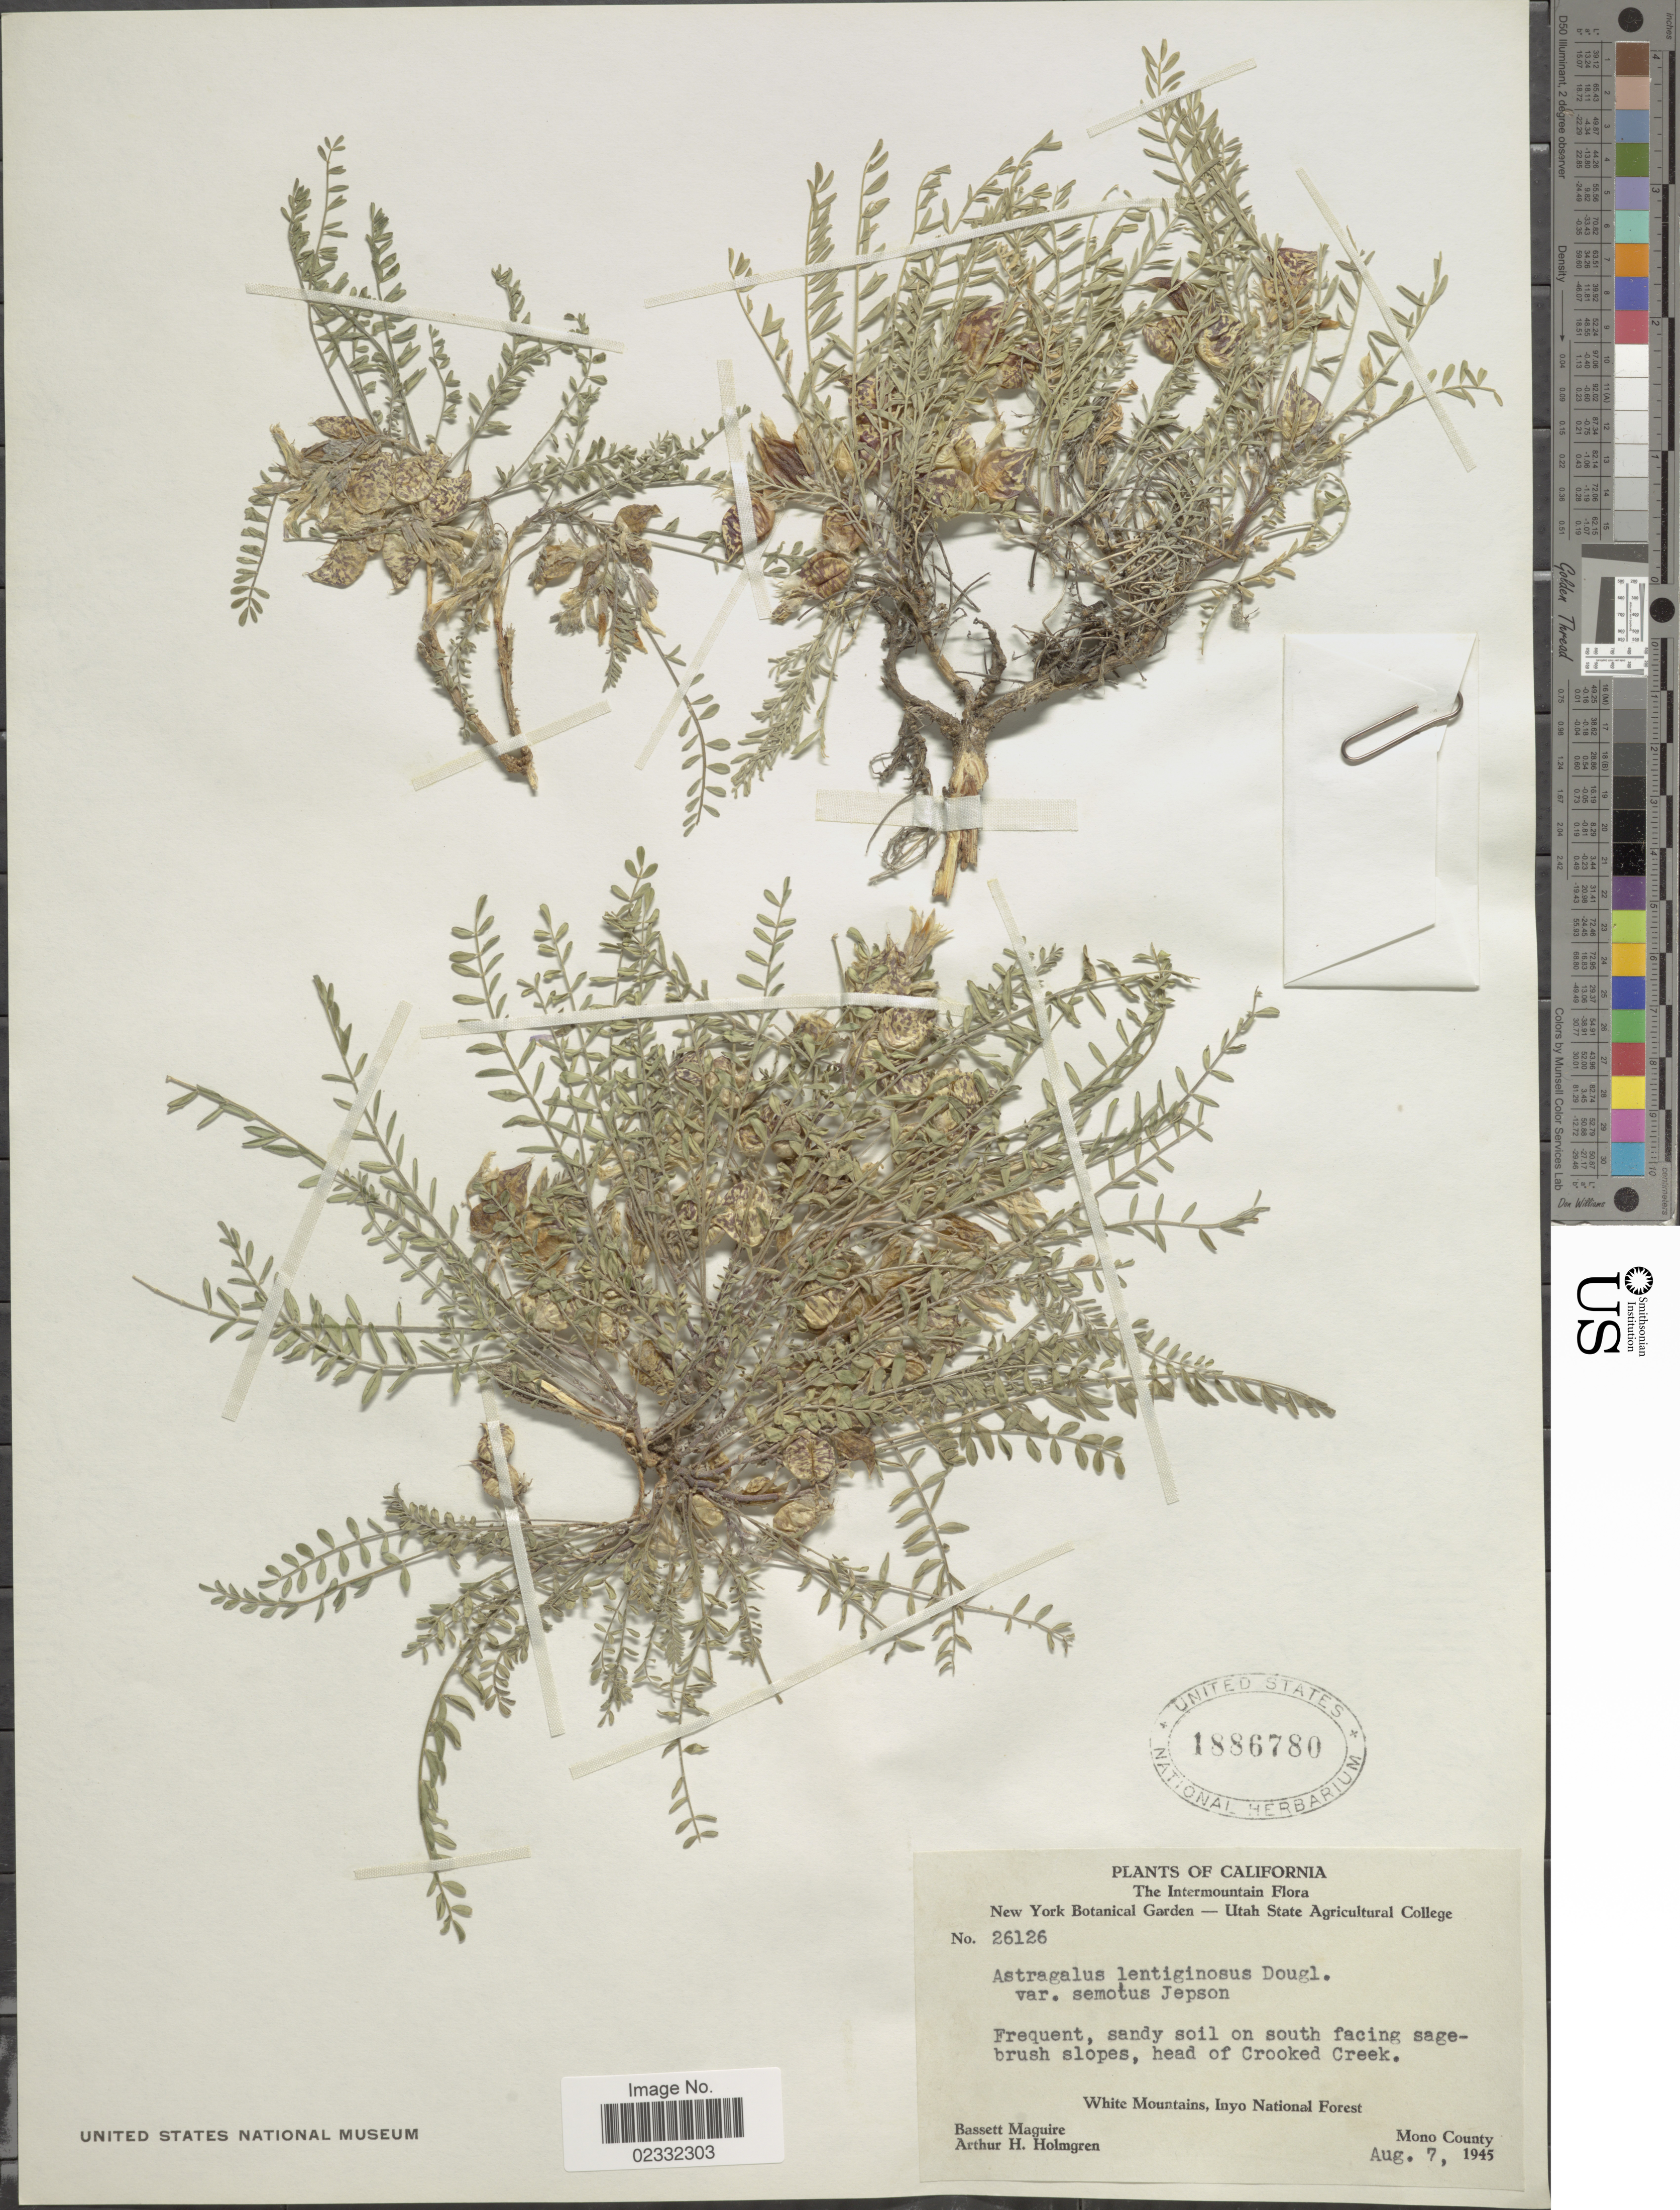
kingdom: Plantae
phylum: Tracheophyta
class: Magnoliopsida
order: Fabales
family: Fabaceae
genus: Astragalus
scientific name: Astragalus lentiginosus var. semotus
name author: Jeps.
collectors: B. Maguire & A. H. Holmgren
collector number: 26126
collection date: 1945-08-07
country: United States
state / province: California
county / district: Mono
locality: California.Head of Crooked Creek, White Mountains, Inyo National Forest. Mono County.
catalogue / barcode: US 1886780